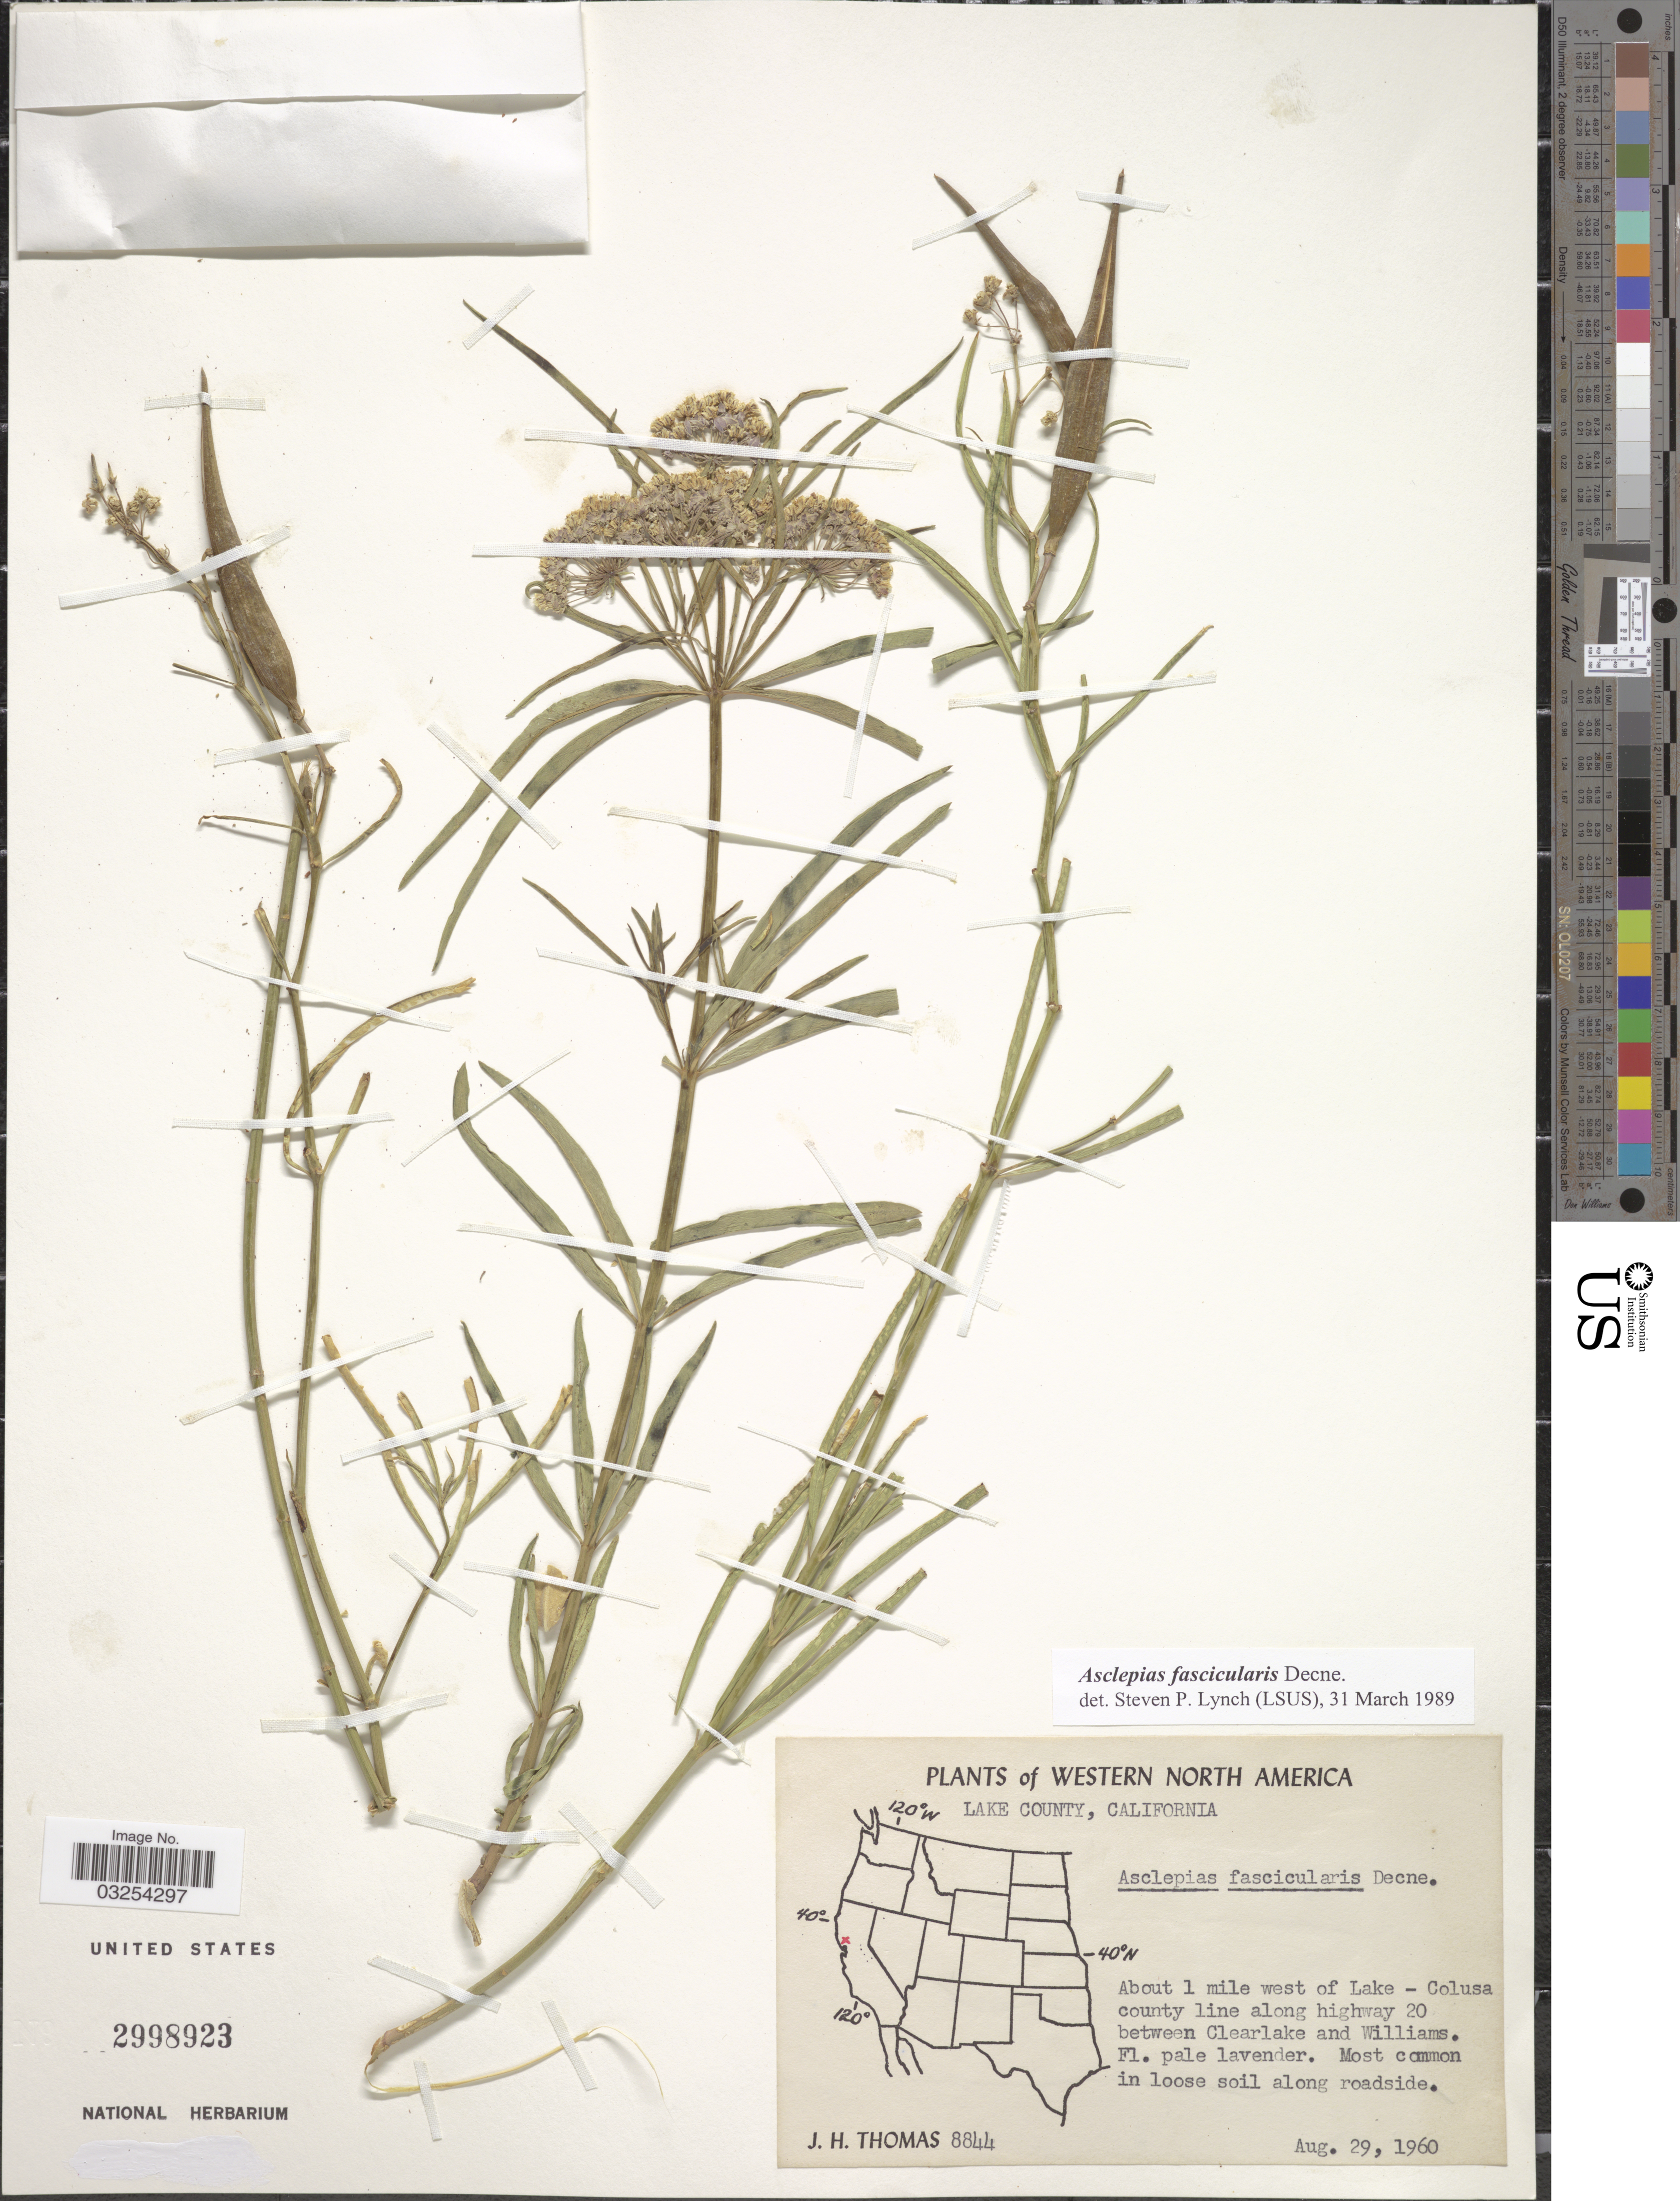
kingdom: Plantae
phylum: Tracheophyta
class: Magnoliopsida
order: Gentianales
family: Apocynaceae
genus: Asclepias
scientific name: Asclepias fascicularis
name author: Decne.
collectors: J. H. Thomas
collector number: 8844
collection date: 1960-08-29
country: United States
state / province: California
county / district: Lake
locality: Western North America. Lake County. About 1 mile west of Lake - Colusa county line along highway 20 between Clearlake and Williams.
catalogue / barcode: US 2998923